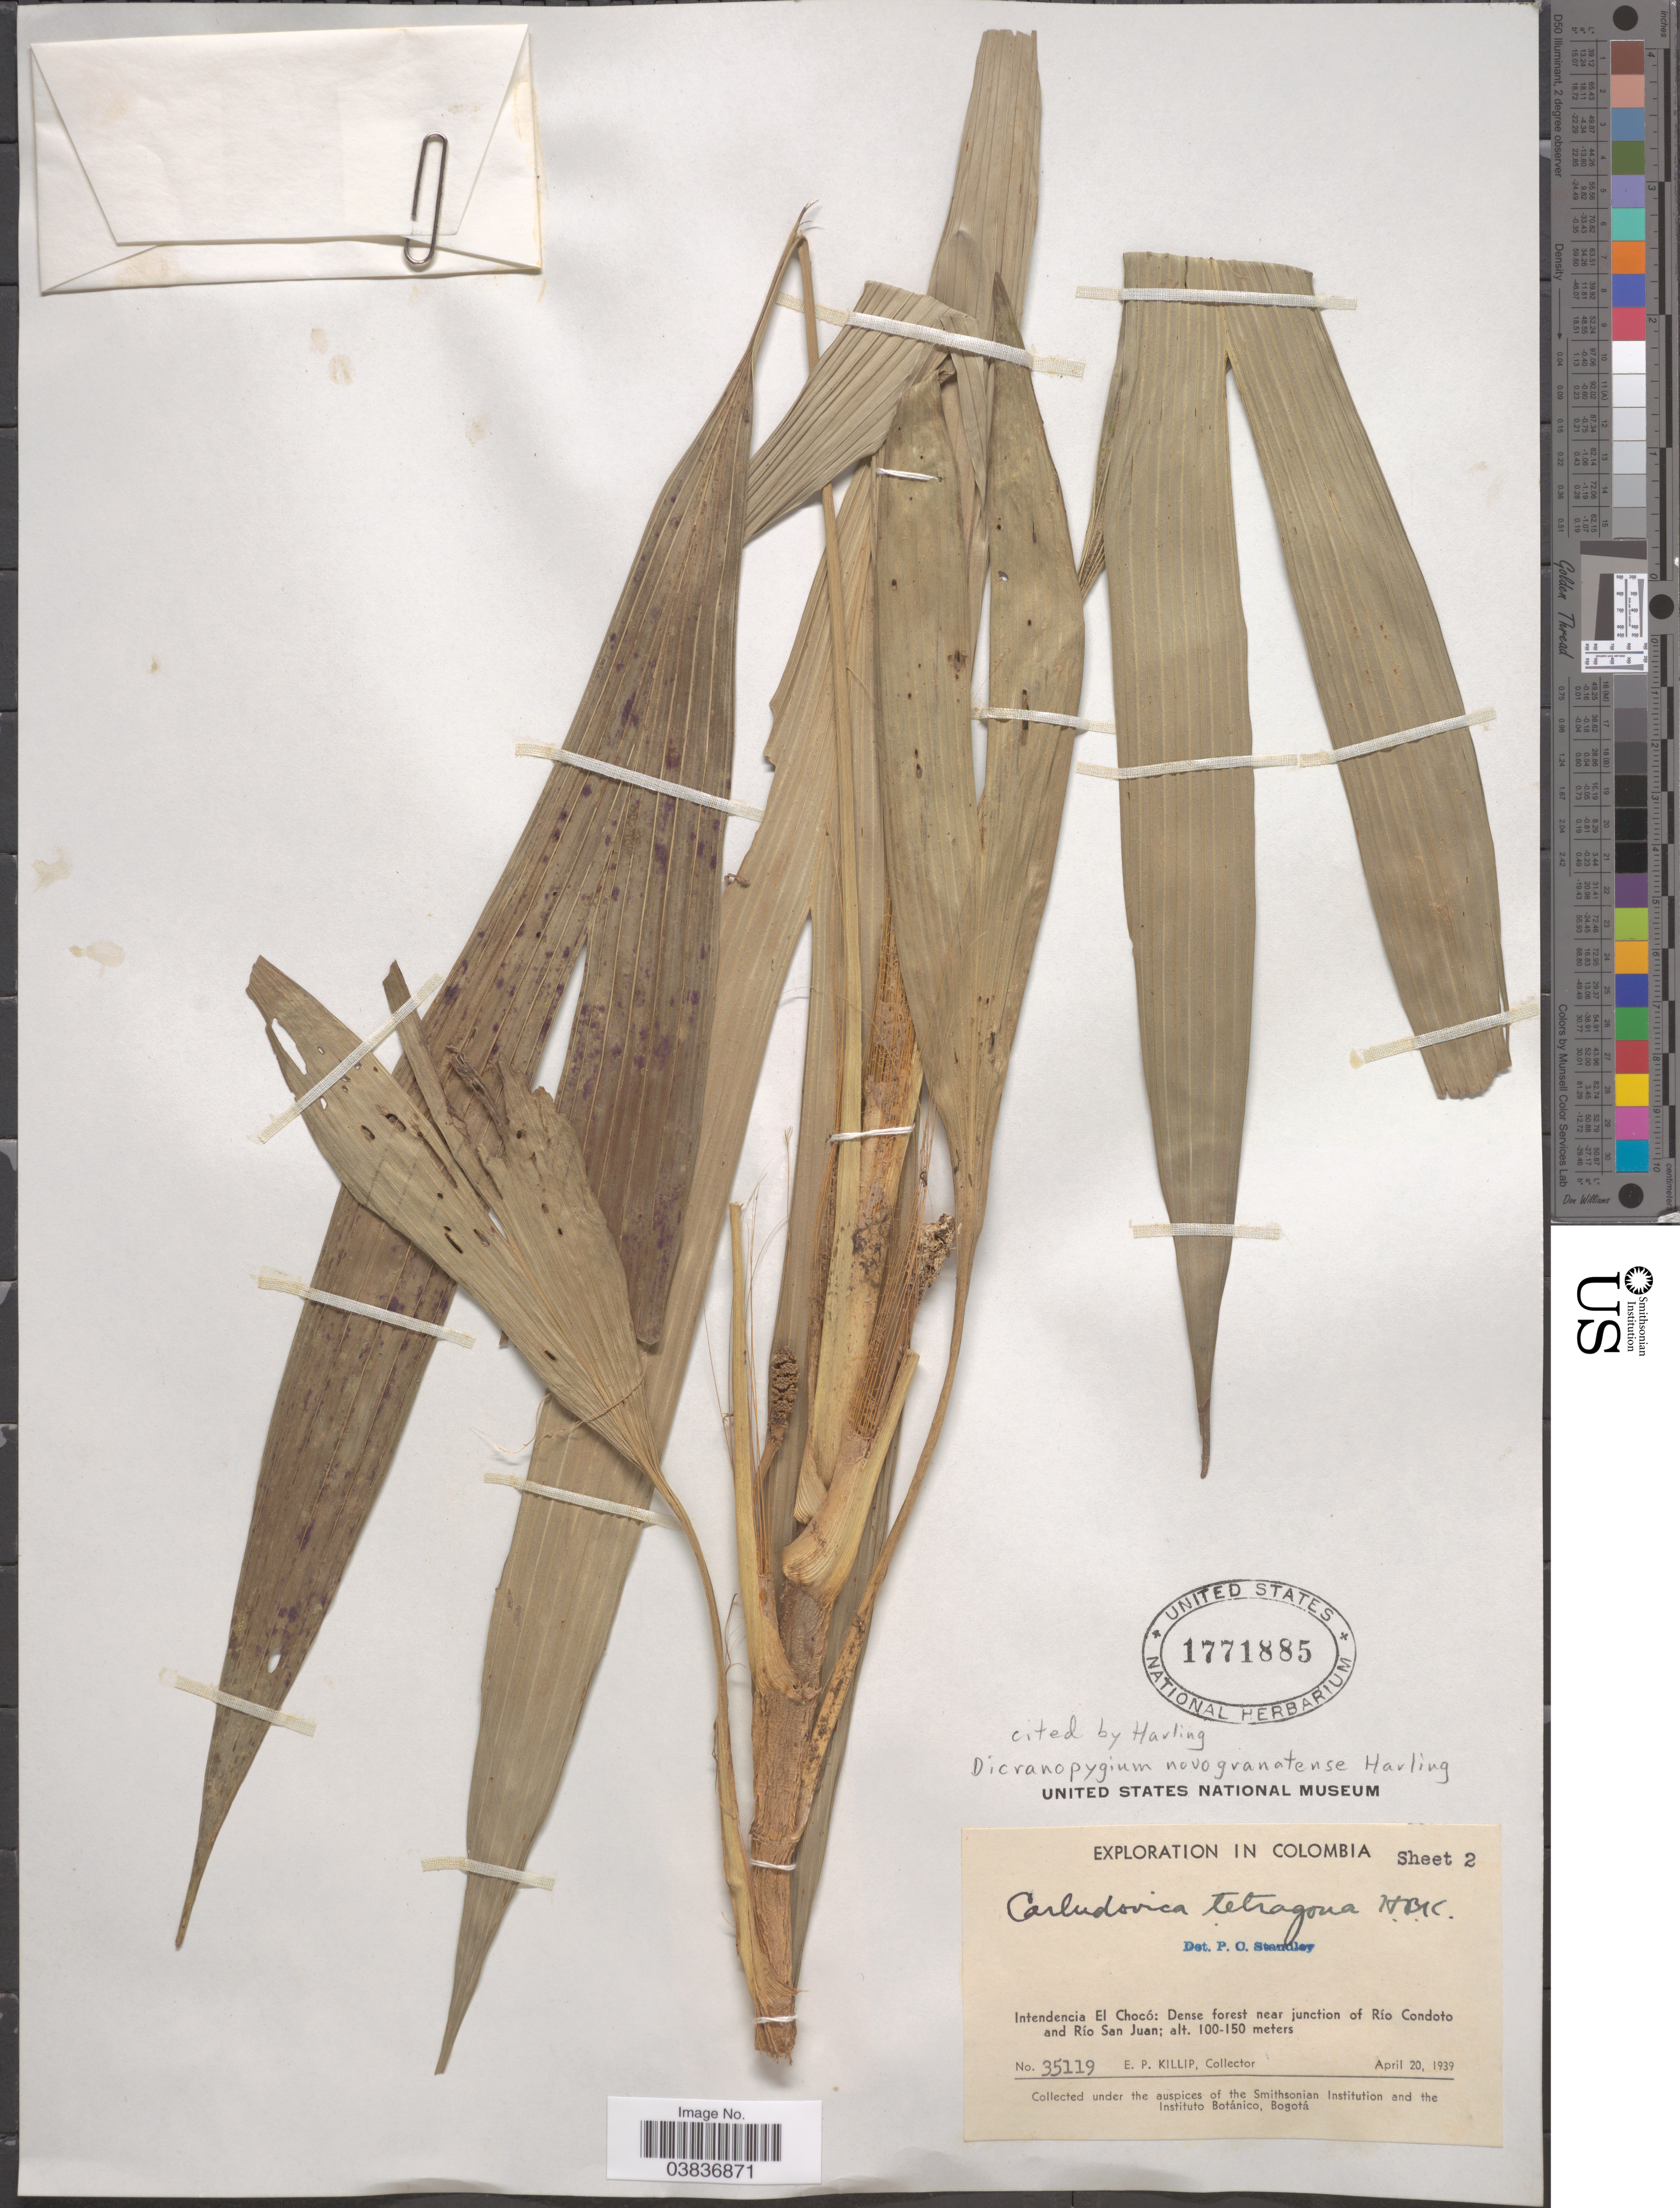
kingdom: Plantae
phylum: Tracheophyta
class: Liliopsida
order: Pandanales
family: Cyclanthaceae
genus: Dicranopygium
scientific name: Dicranopygium novogranatense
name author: Harling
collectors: E. P. Killip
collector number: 35119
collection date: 1939-04-20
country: Colombia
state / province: Chocó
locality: Intendencia El Chocó: Dense forest near junction of Río Condoto and Río San Juan.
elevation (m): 100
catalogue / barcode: US 1771885